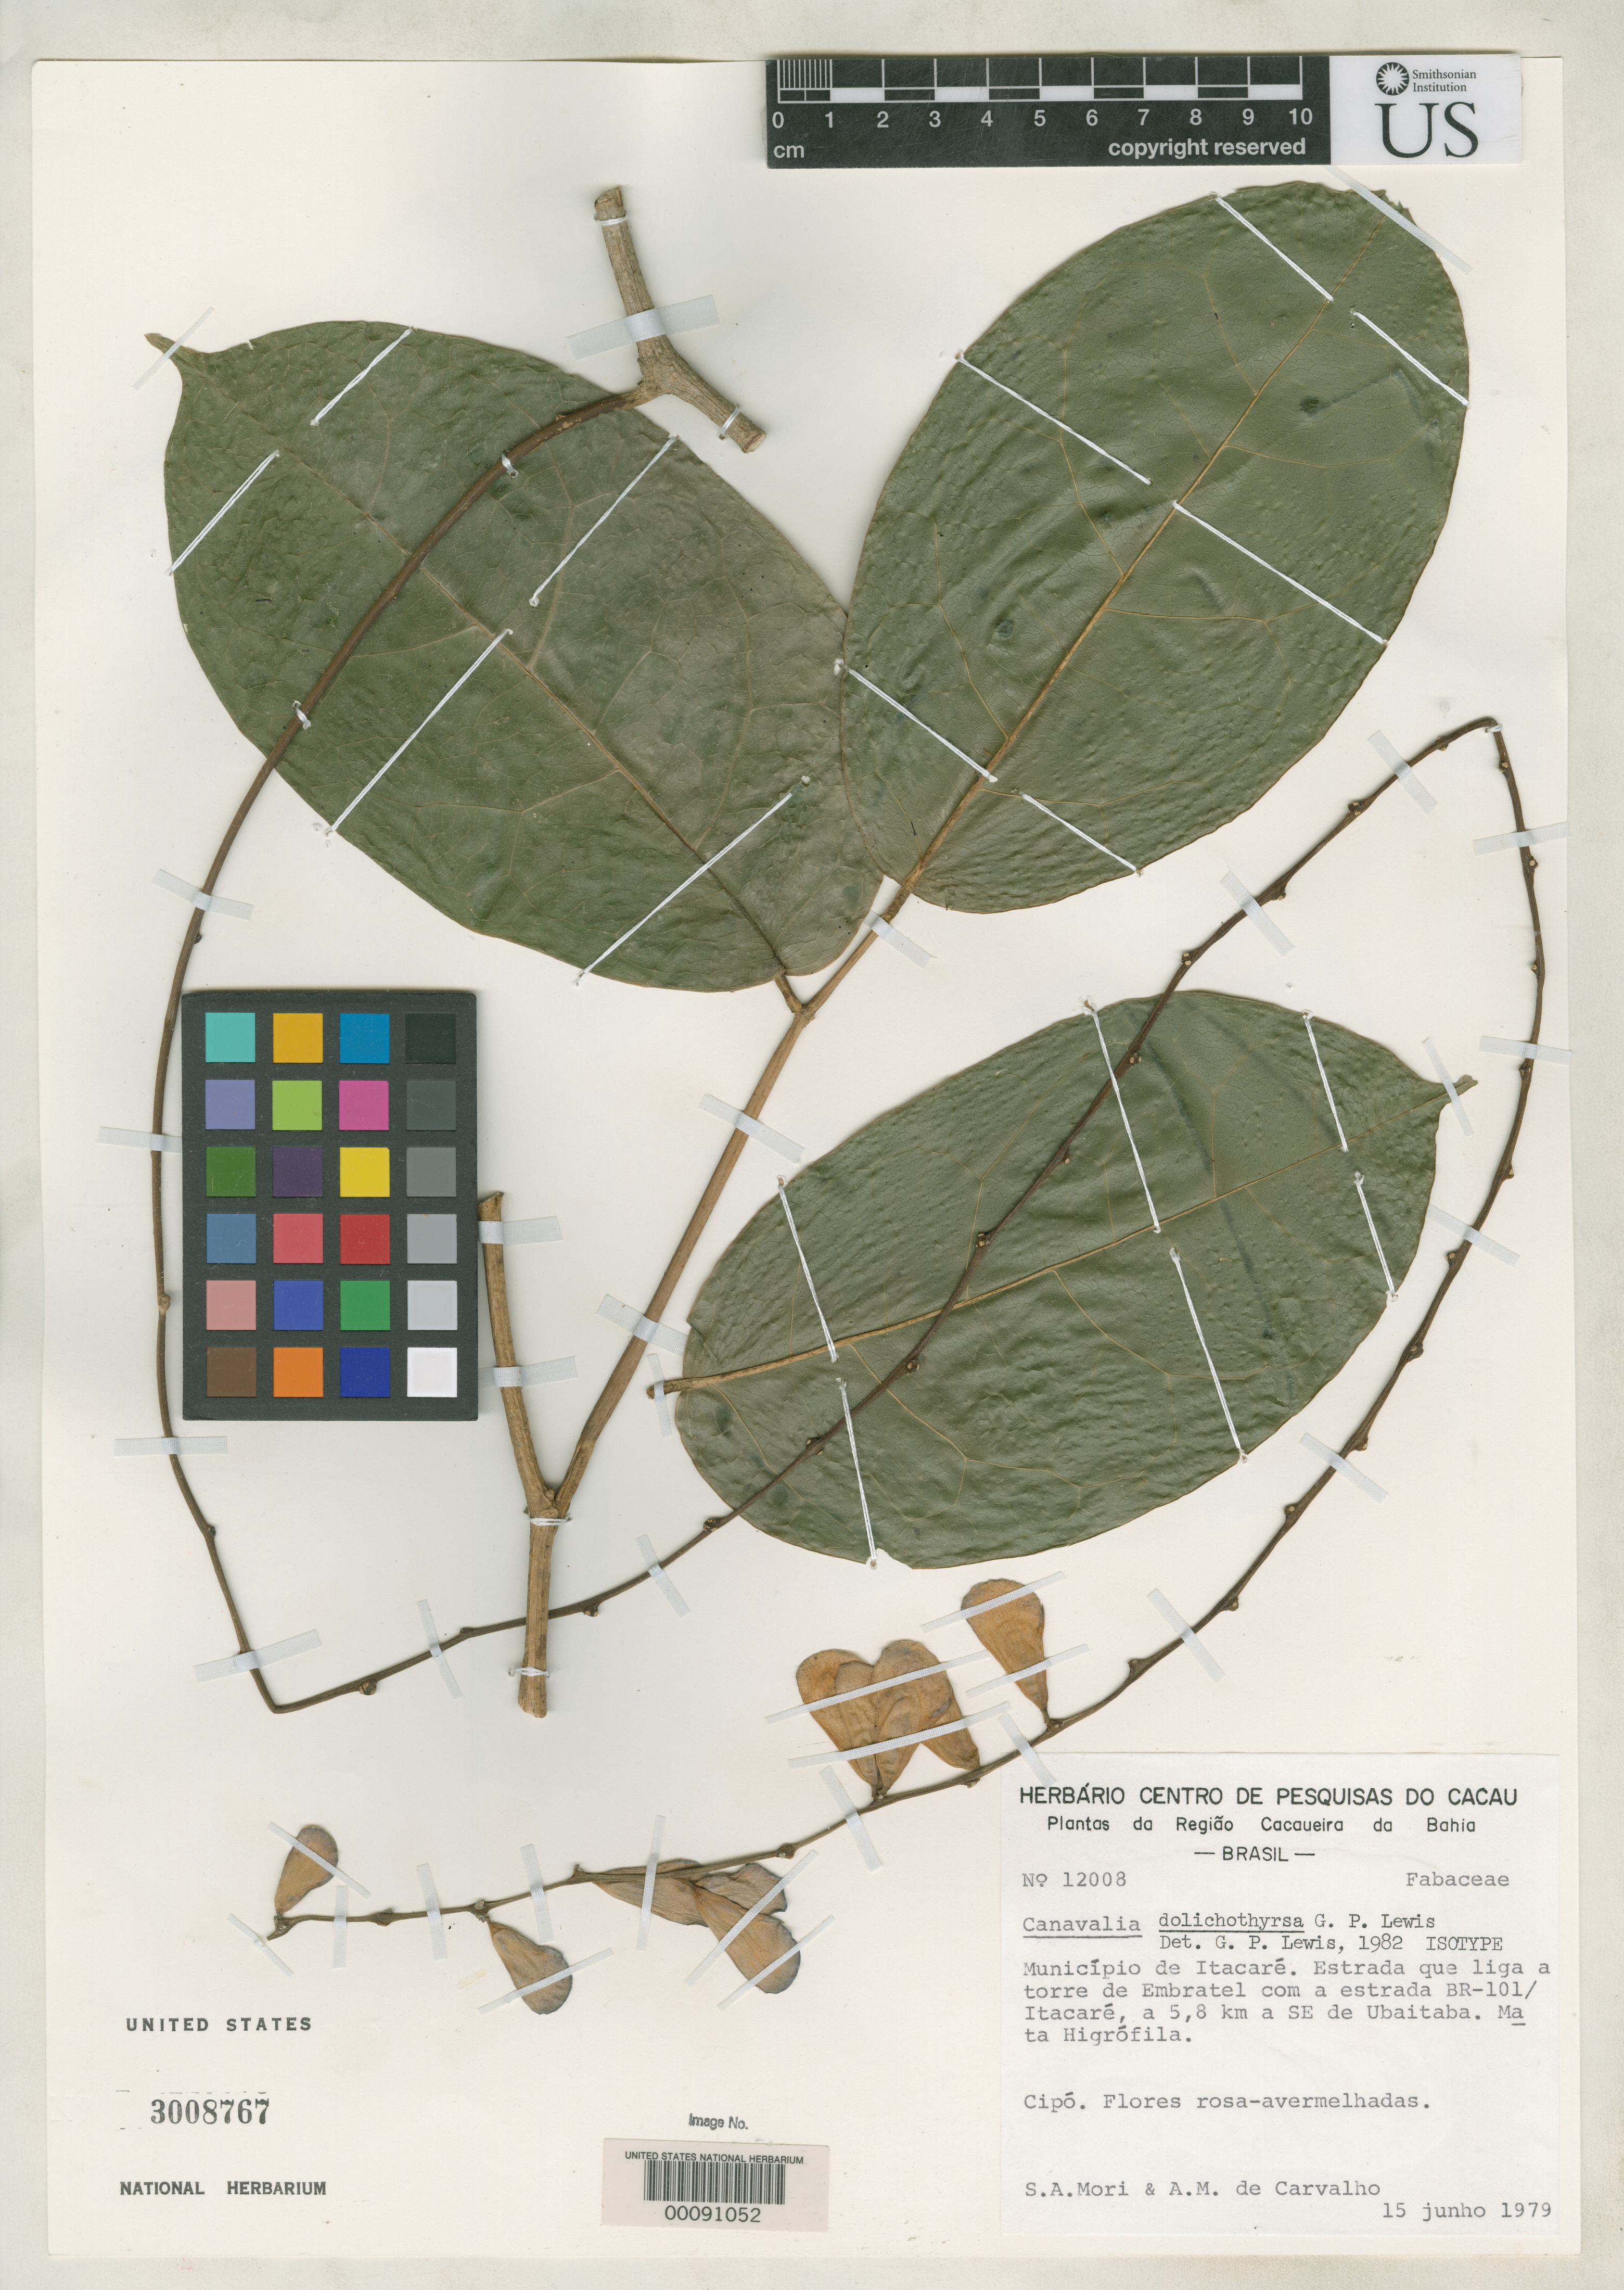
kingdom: Plantae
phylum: Tracheophyta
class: Magnoliopsida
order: Fabales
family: Fabaceae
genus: Canavalia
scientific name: Canavalia dolichothyrsa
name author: G.P. Lewis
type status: Isotype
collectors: S. Mori & A. Carvalho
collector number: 12008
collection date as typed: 15 Jun 1979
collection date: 1979-06-15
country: Brazil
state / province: Bahia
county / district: Itacaré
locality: Estrada que liga a torre de embralel com a estrada Br101 - Itacare, a 5.8 km SE of Ubaitaba.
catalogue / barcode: US 3008767